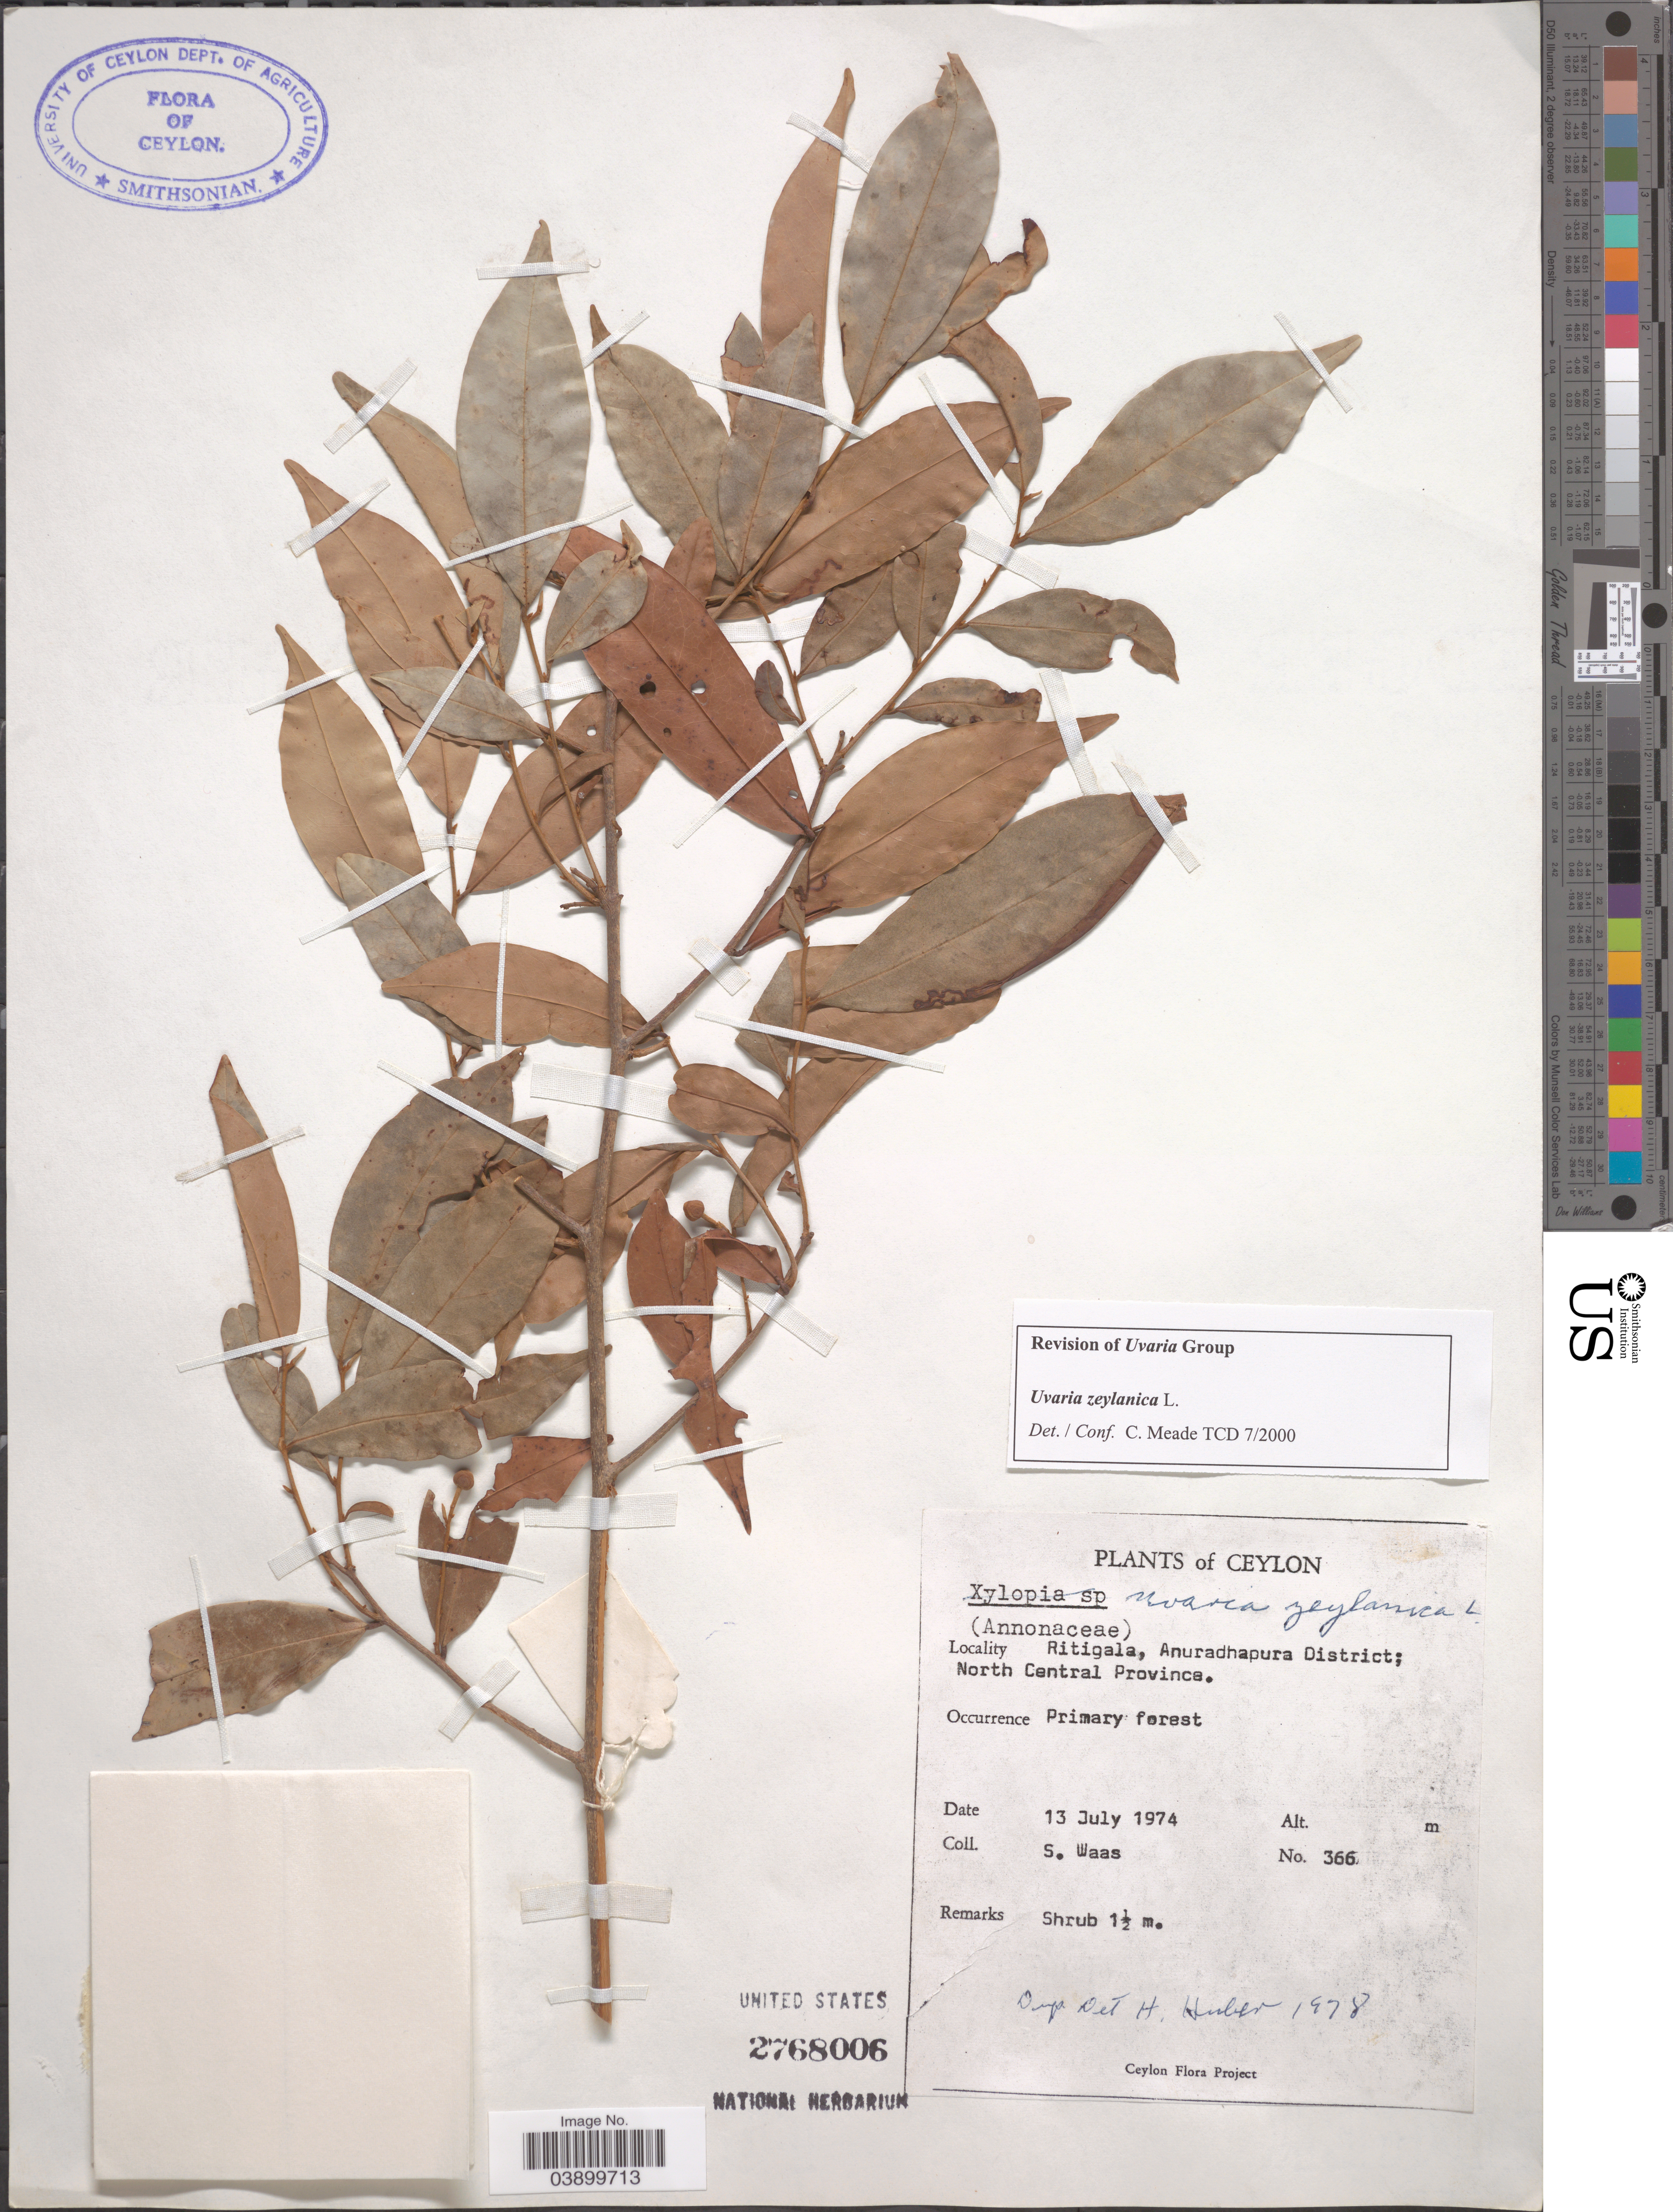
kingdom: Plantae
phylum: Tracheophyta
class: Magnoliopsida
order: Magnoliales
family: Annonaceae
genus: Uvaria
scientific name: Uvaria zeylanica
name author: L.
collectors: S. Waas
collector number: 366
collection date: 1974-07-13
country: Sri Lanka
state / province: North Central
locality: Ceylon. Ritigala, Anuradhapura District.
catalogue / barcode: US 2768006